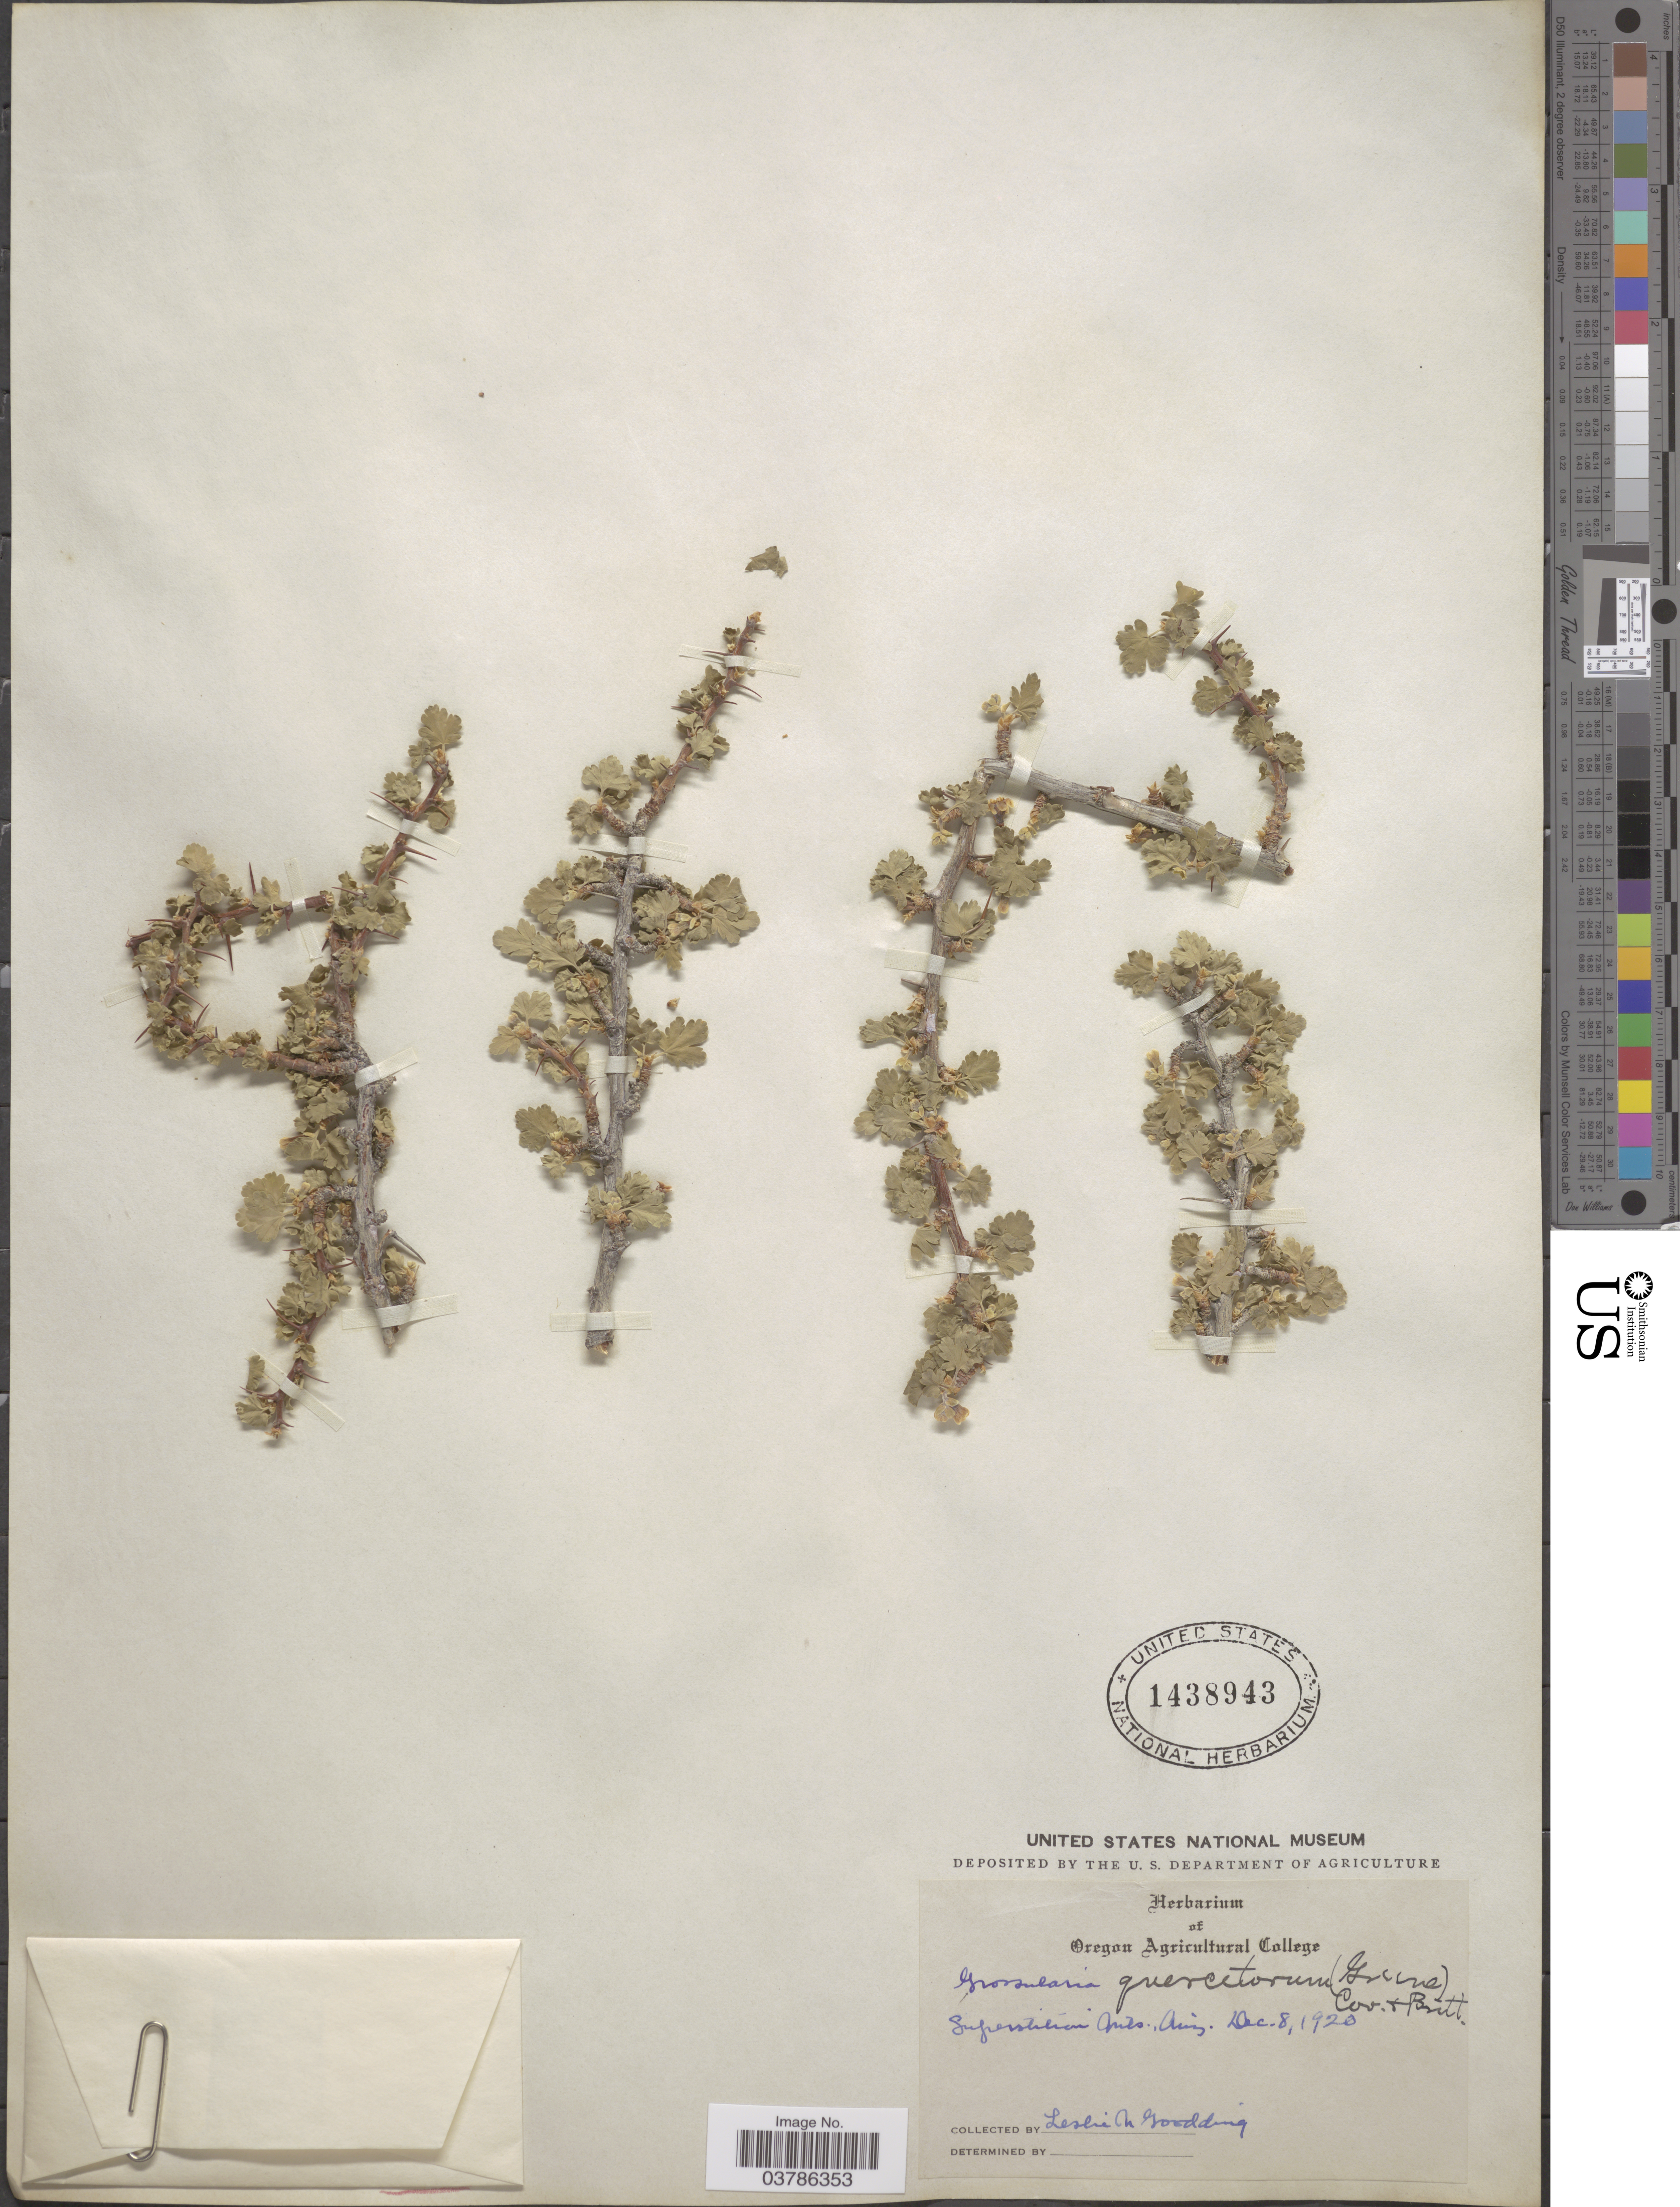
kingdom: Plantae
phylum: Tracheophyta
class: Magnoliopsida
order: Saxifragales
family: Grossulariaceae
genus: Ribes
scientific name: Ribes quercetorum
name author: Greene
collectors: L. N. Goodding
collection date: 1920-12-08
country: United States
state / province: Arizona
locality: Superstition Mts.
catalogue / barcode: US 1438943